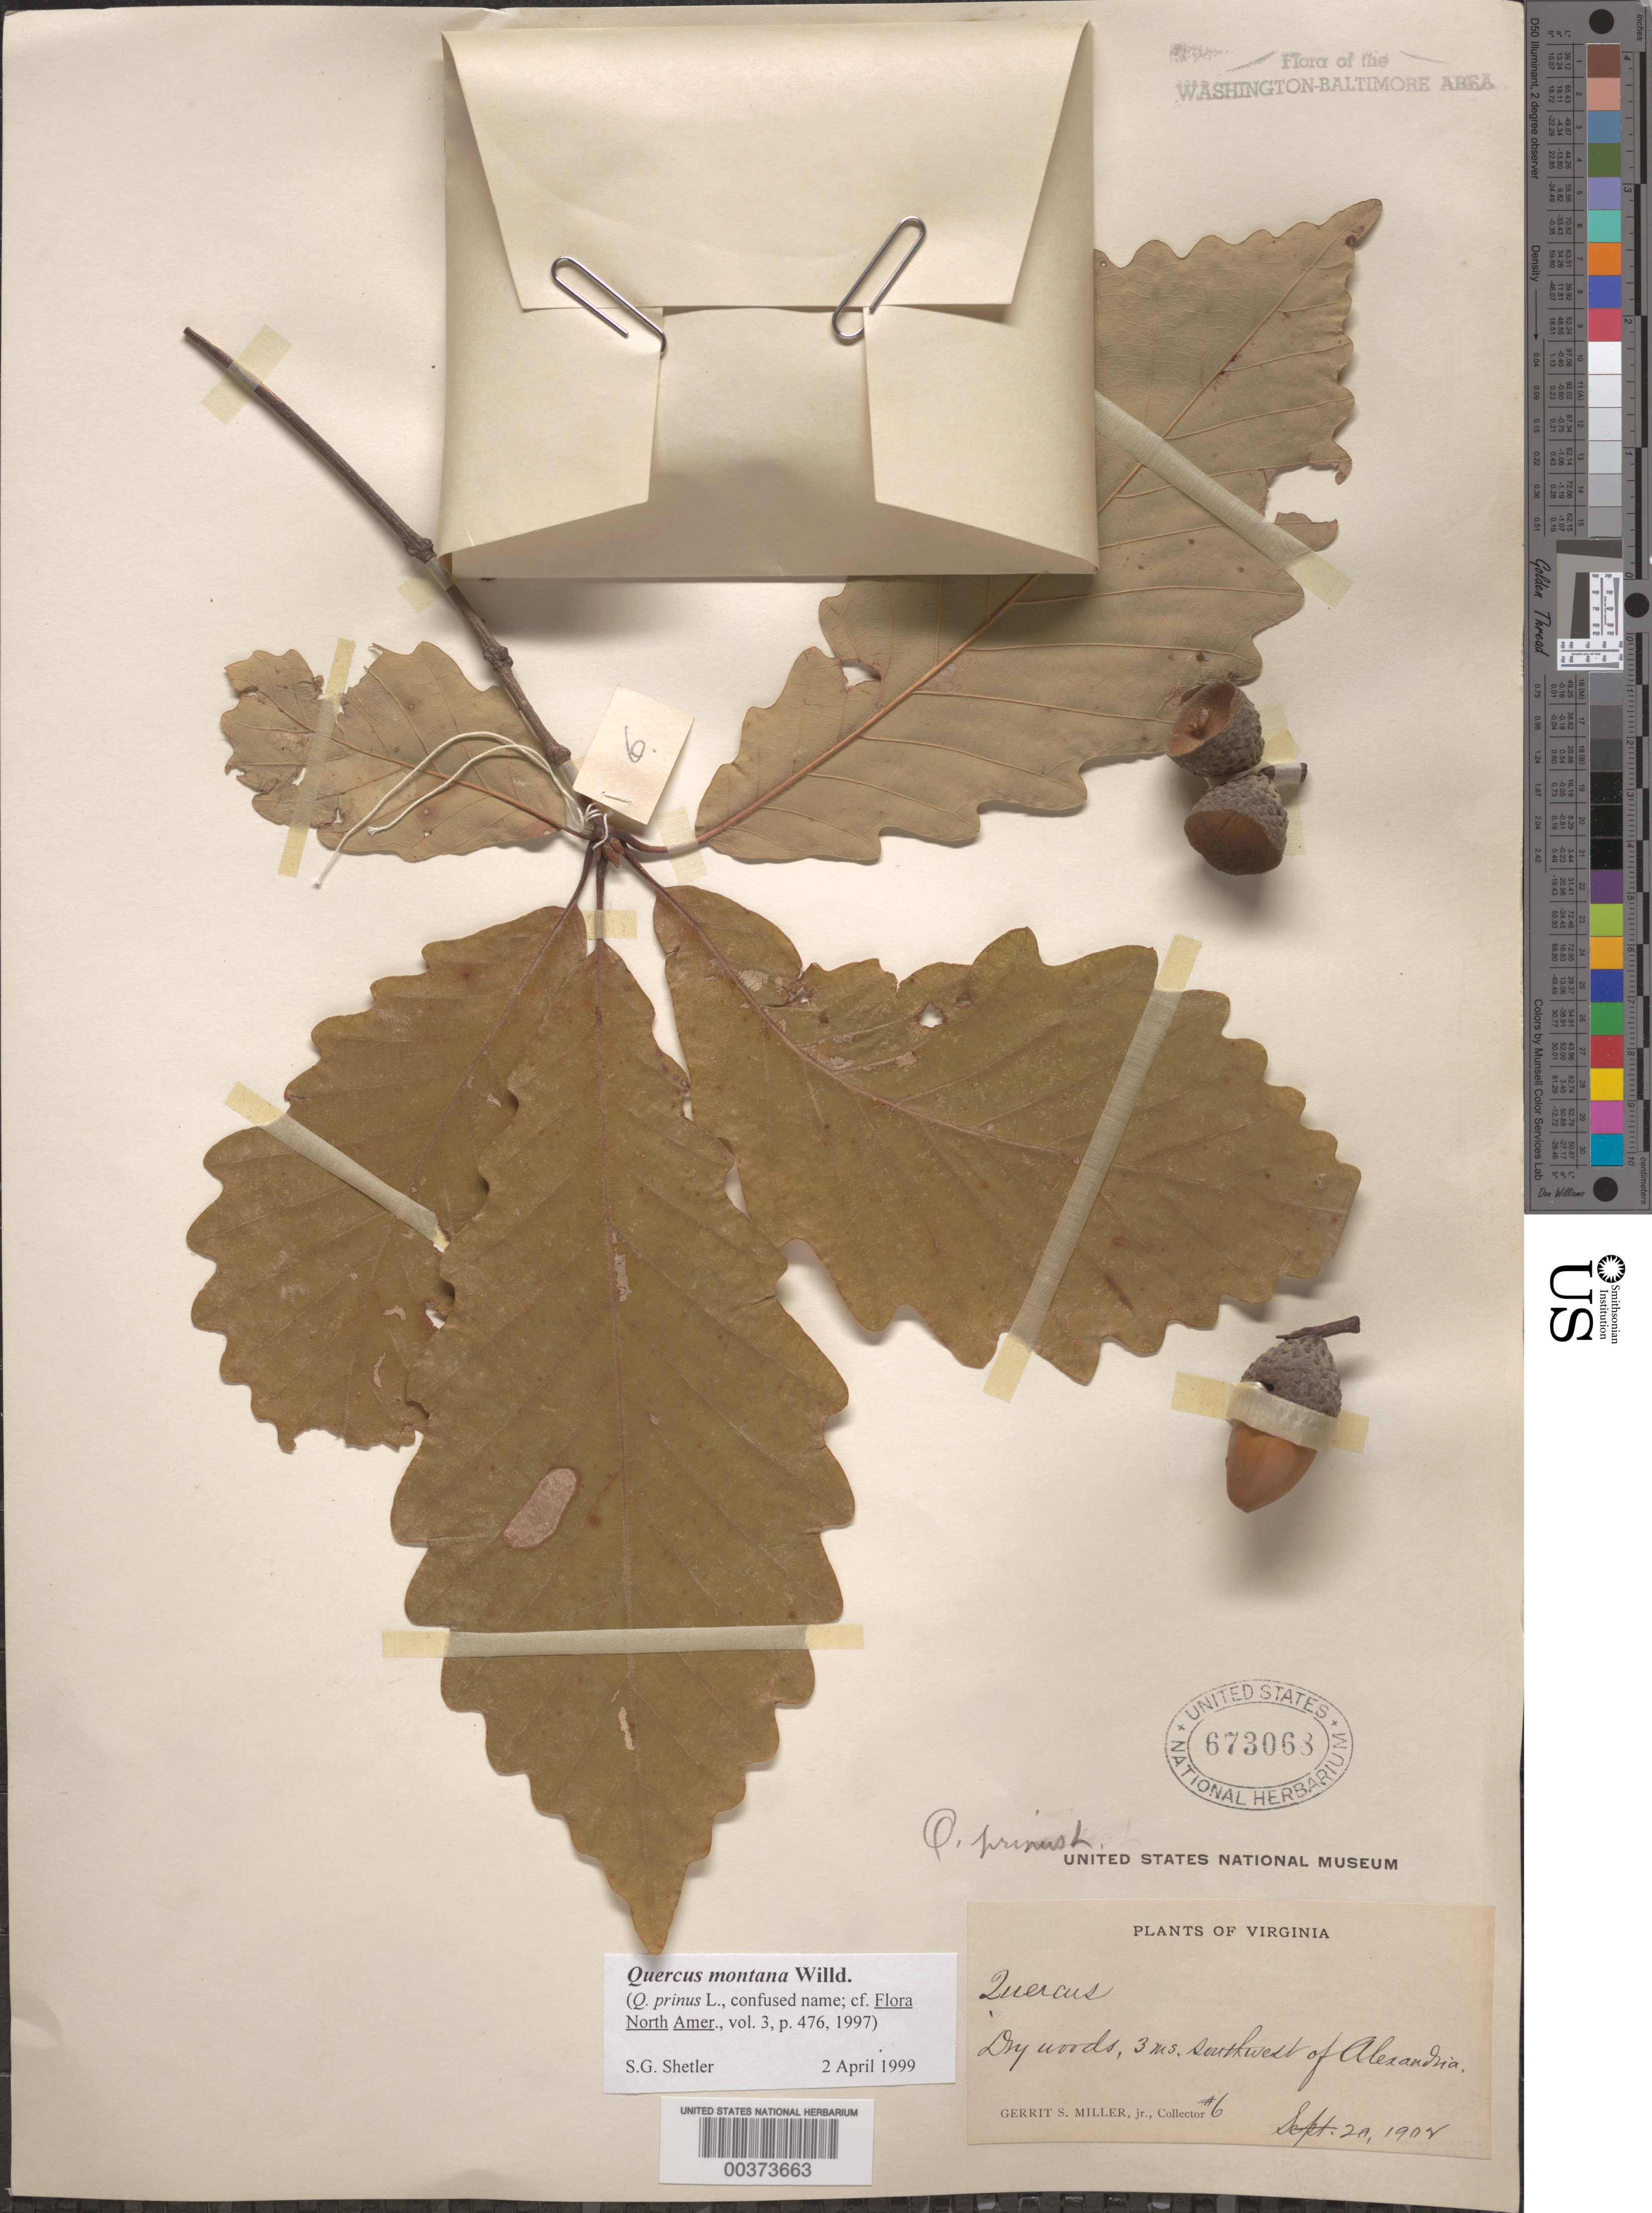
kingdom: Plantae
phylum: Tracheophyta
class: Magnoliopsida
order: Fagales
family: Fagaceae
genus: Quercus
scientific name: Quercus montana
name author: Willd.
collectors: G. S. Miller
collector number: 6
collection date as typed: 20 Sep 1902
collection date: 1902-09-20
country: United States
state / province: Virginia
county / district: Fairfax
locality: Southwest of Alexandria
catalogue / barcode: US 673068